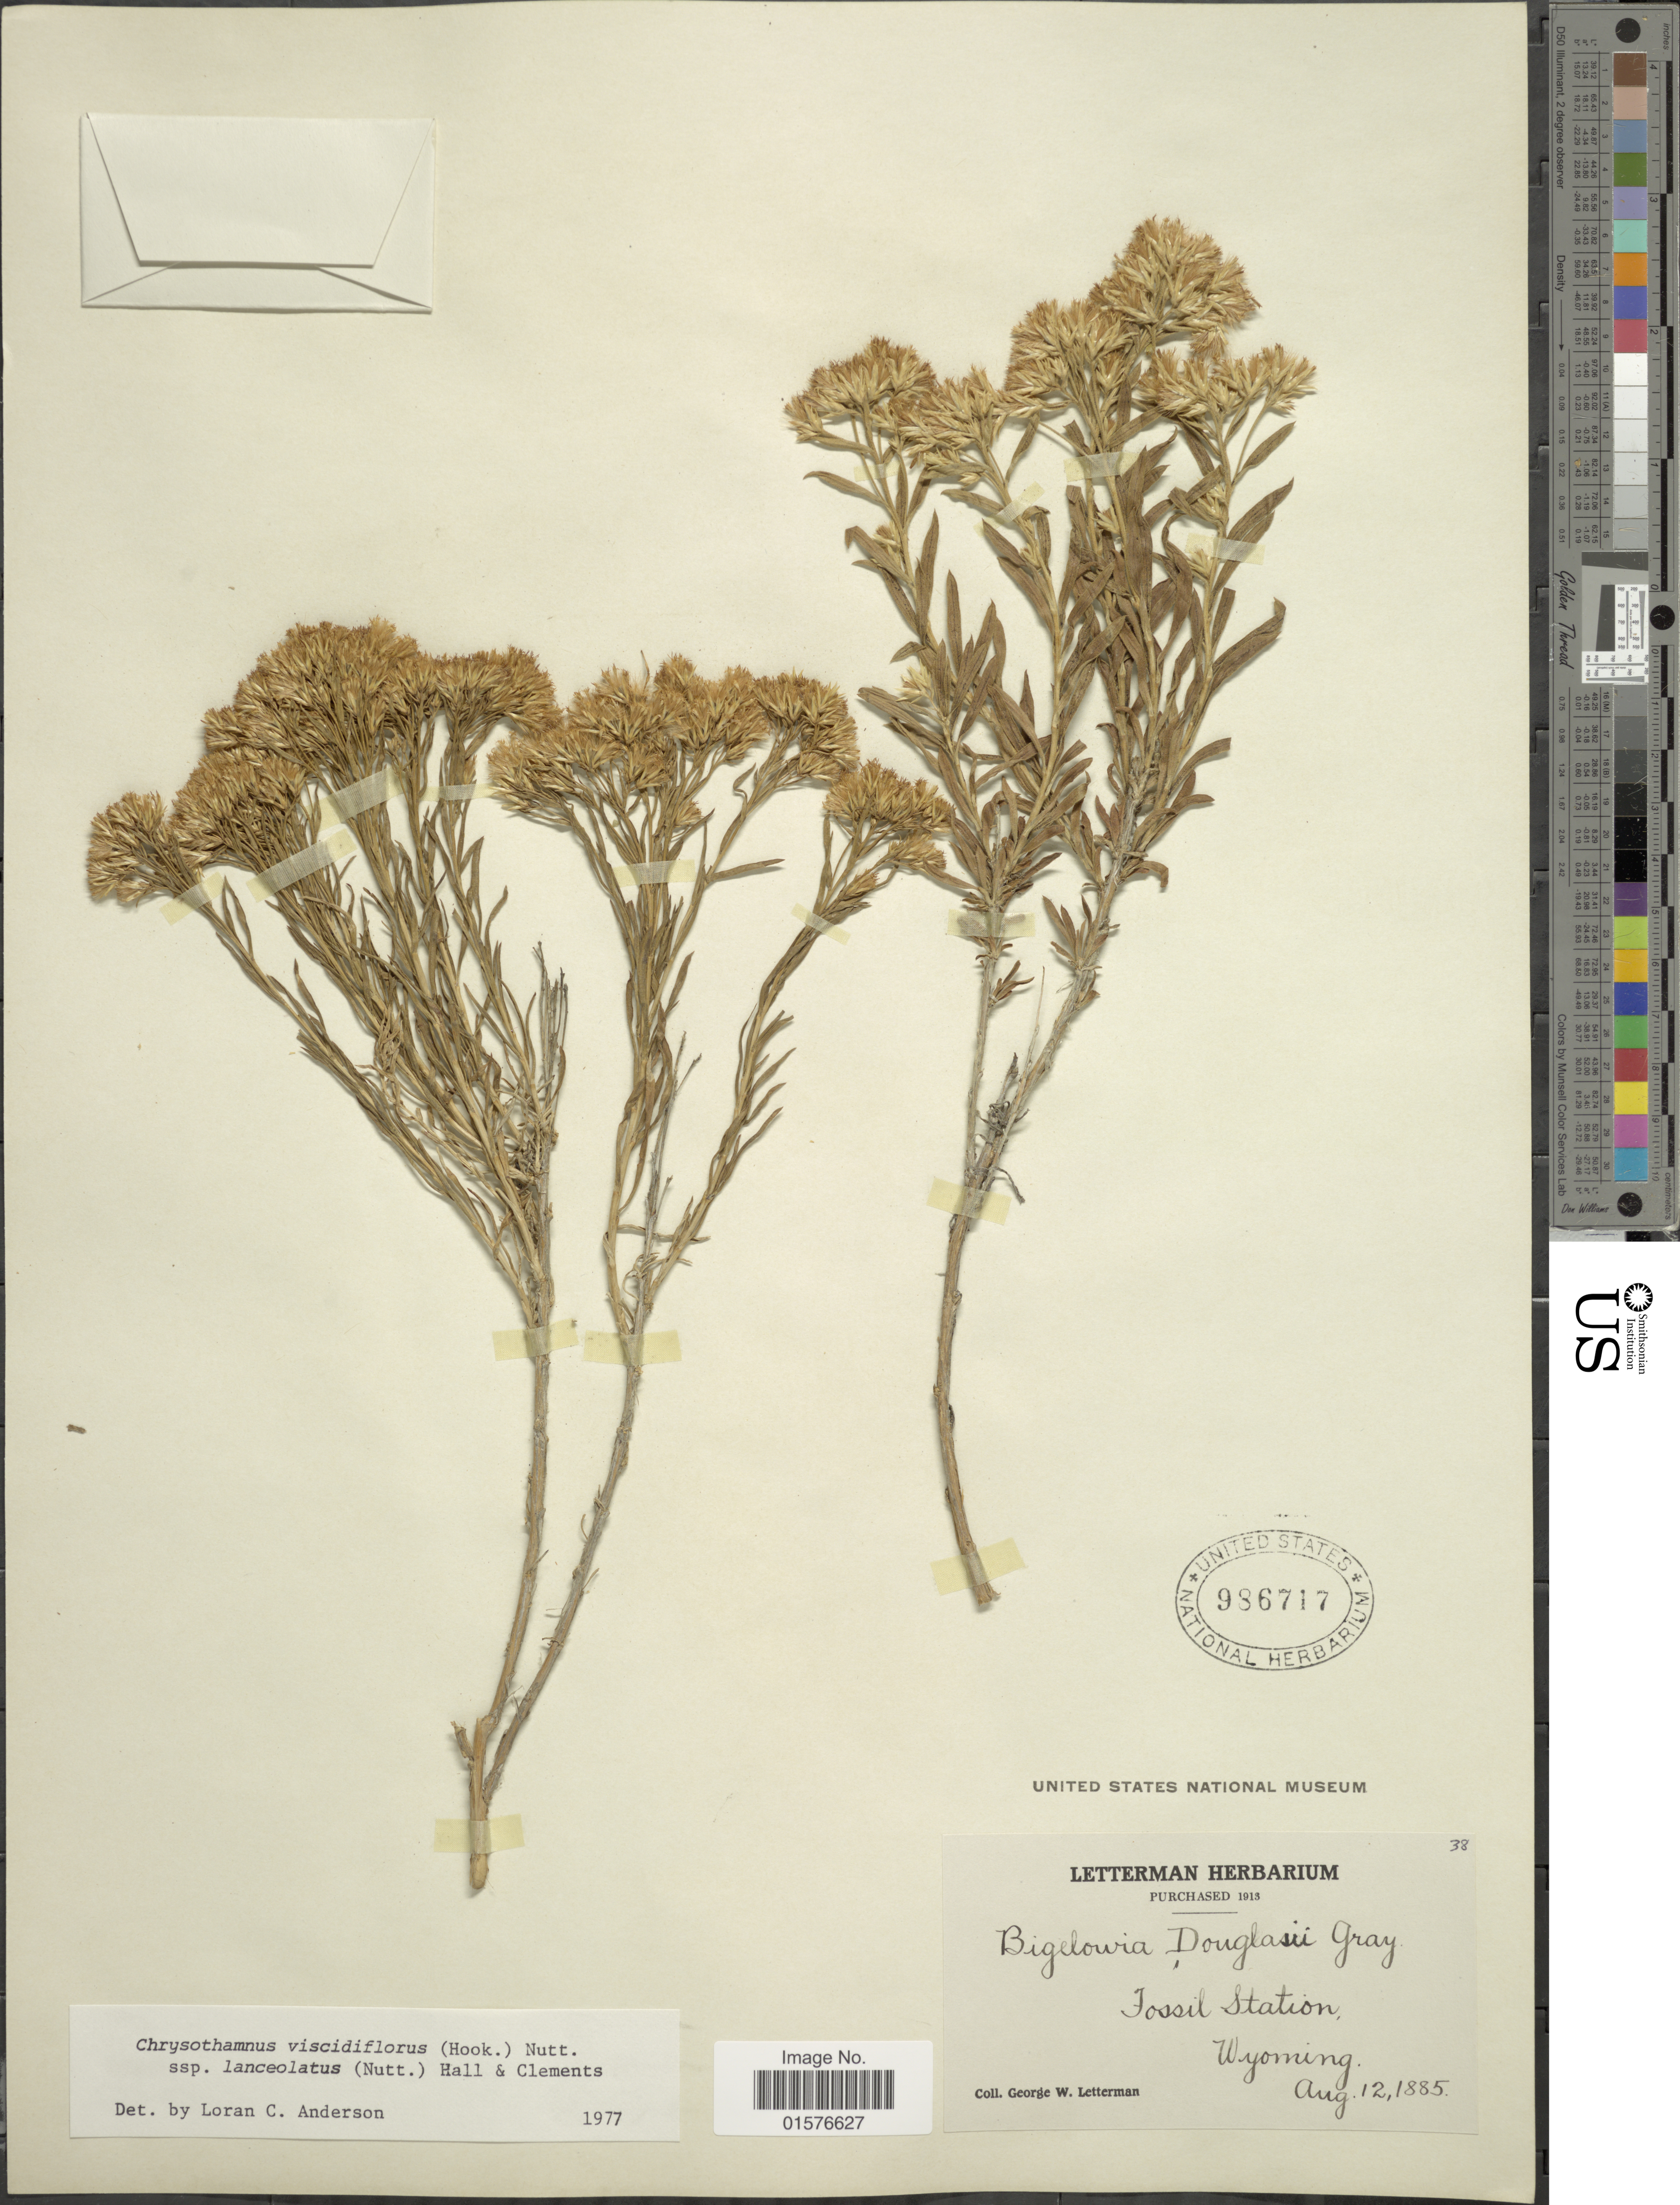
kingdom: Plantae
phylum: Tracheophyta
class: Magnoliopsida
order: Asterales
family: Asteraceae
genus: Chrysothamnus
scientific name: Chrysothamnus viscidiflorus subsp. lanceolatus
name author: (Nutt.) H.M. Hall & Clem.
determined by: Urbatsch, Lowell E., Curator (LSU), Louisiana State University (UNITED STATES)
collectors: G. W. Letterman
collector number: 38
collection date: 1885-08-12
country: United States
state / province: Wyoming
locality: Fossil Station.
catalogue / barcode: US 986717